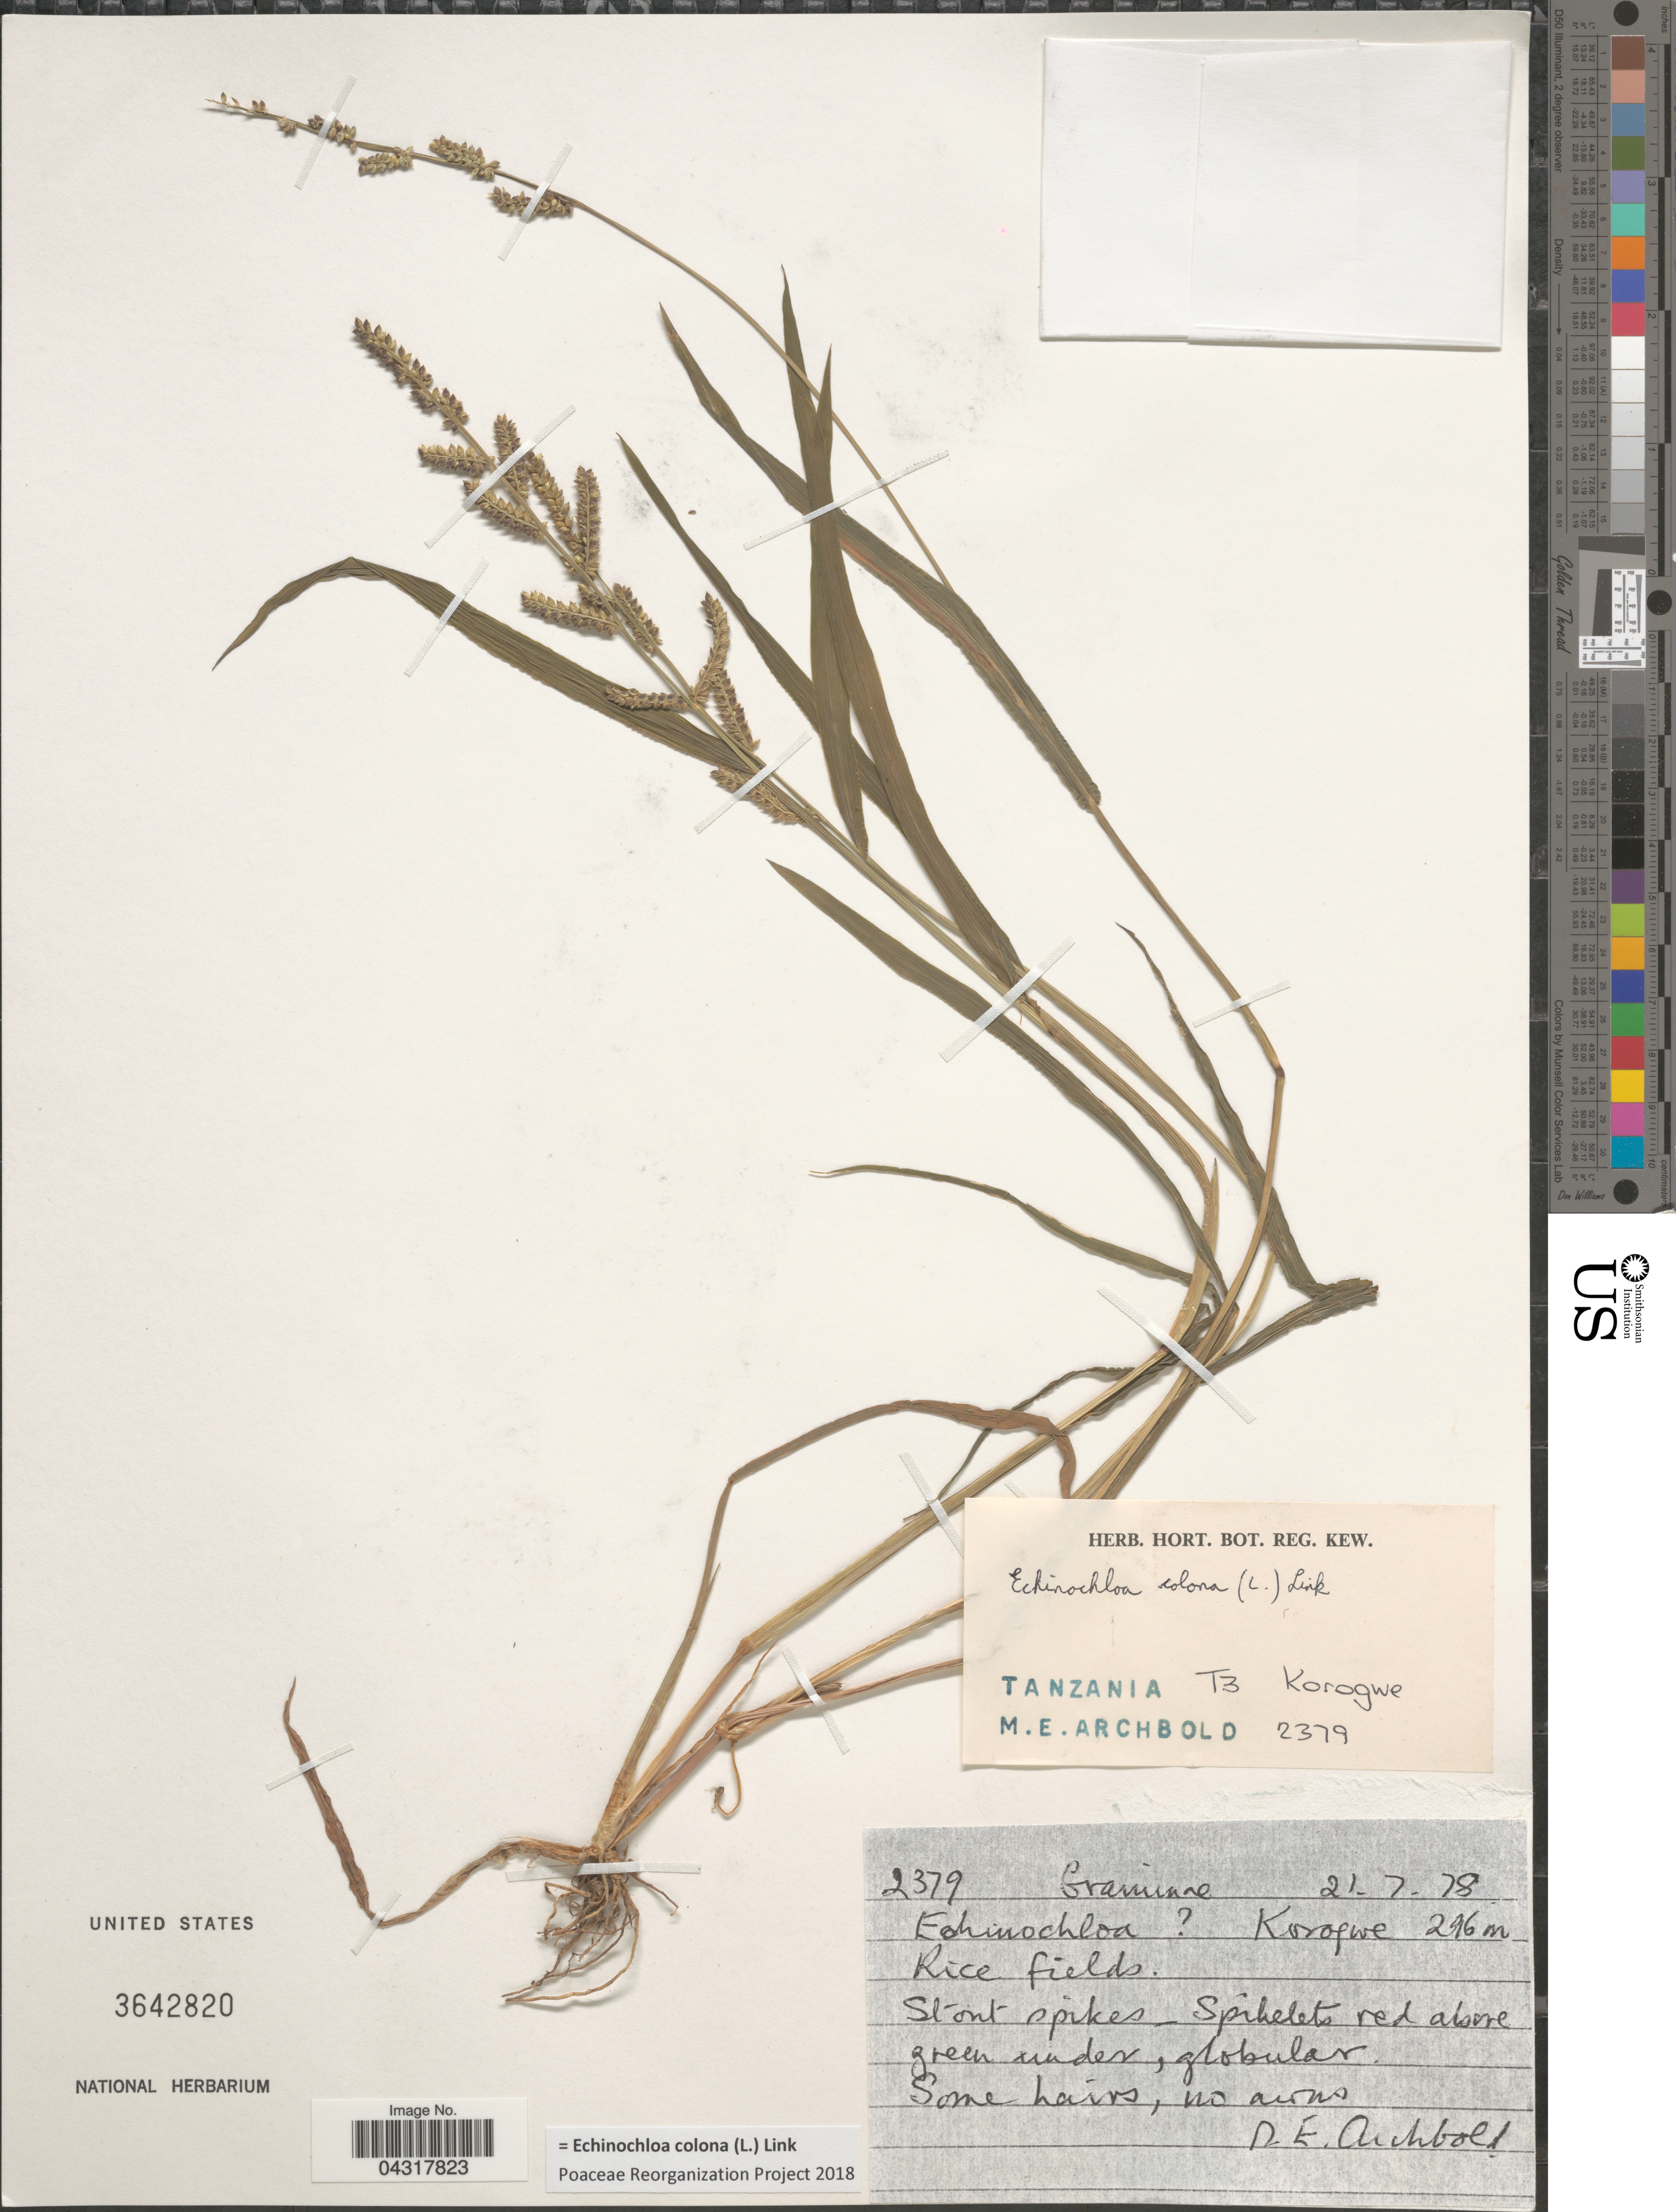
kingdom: Plantae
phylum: Tracheophyta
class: Liliopsida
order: Poales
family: Poaceae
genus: Echinochloa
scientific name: Echinochloa colona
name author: (L.) Link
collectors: M. Archbold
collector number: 2379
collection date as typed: Transcribed d/m/y: 21/7/78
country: Tanzania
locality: T3 Korogwe 296M. Rice fields.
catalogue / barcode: US 3642820